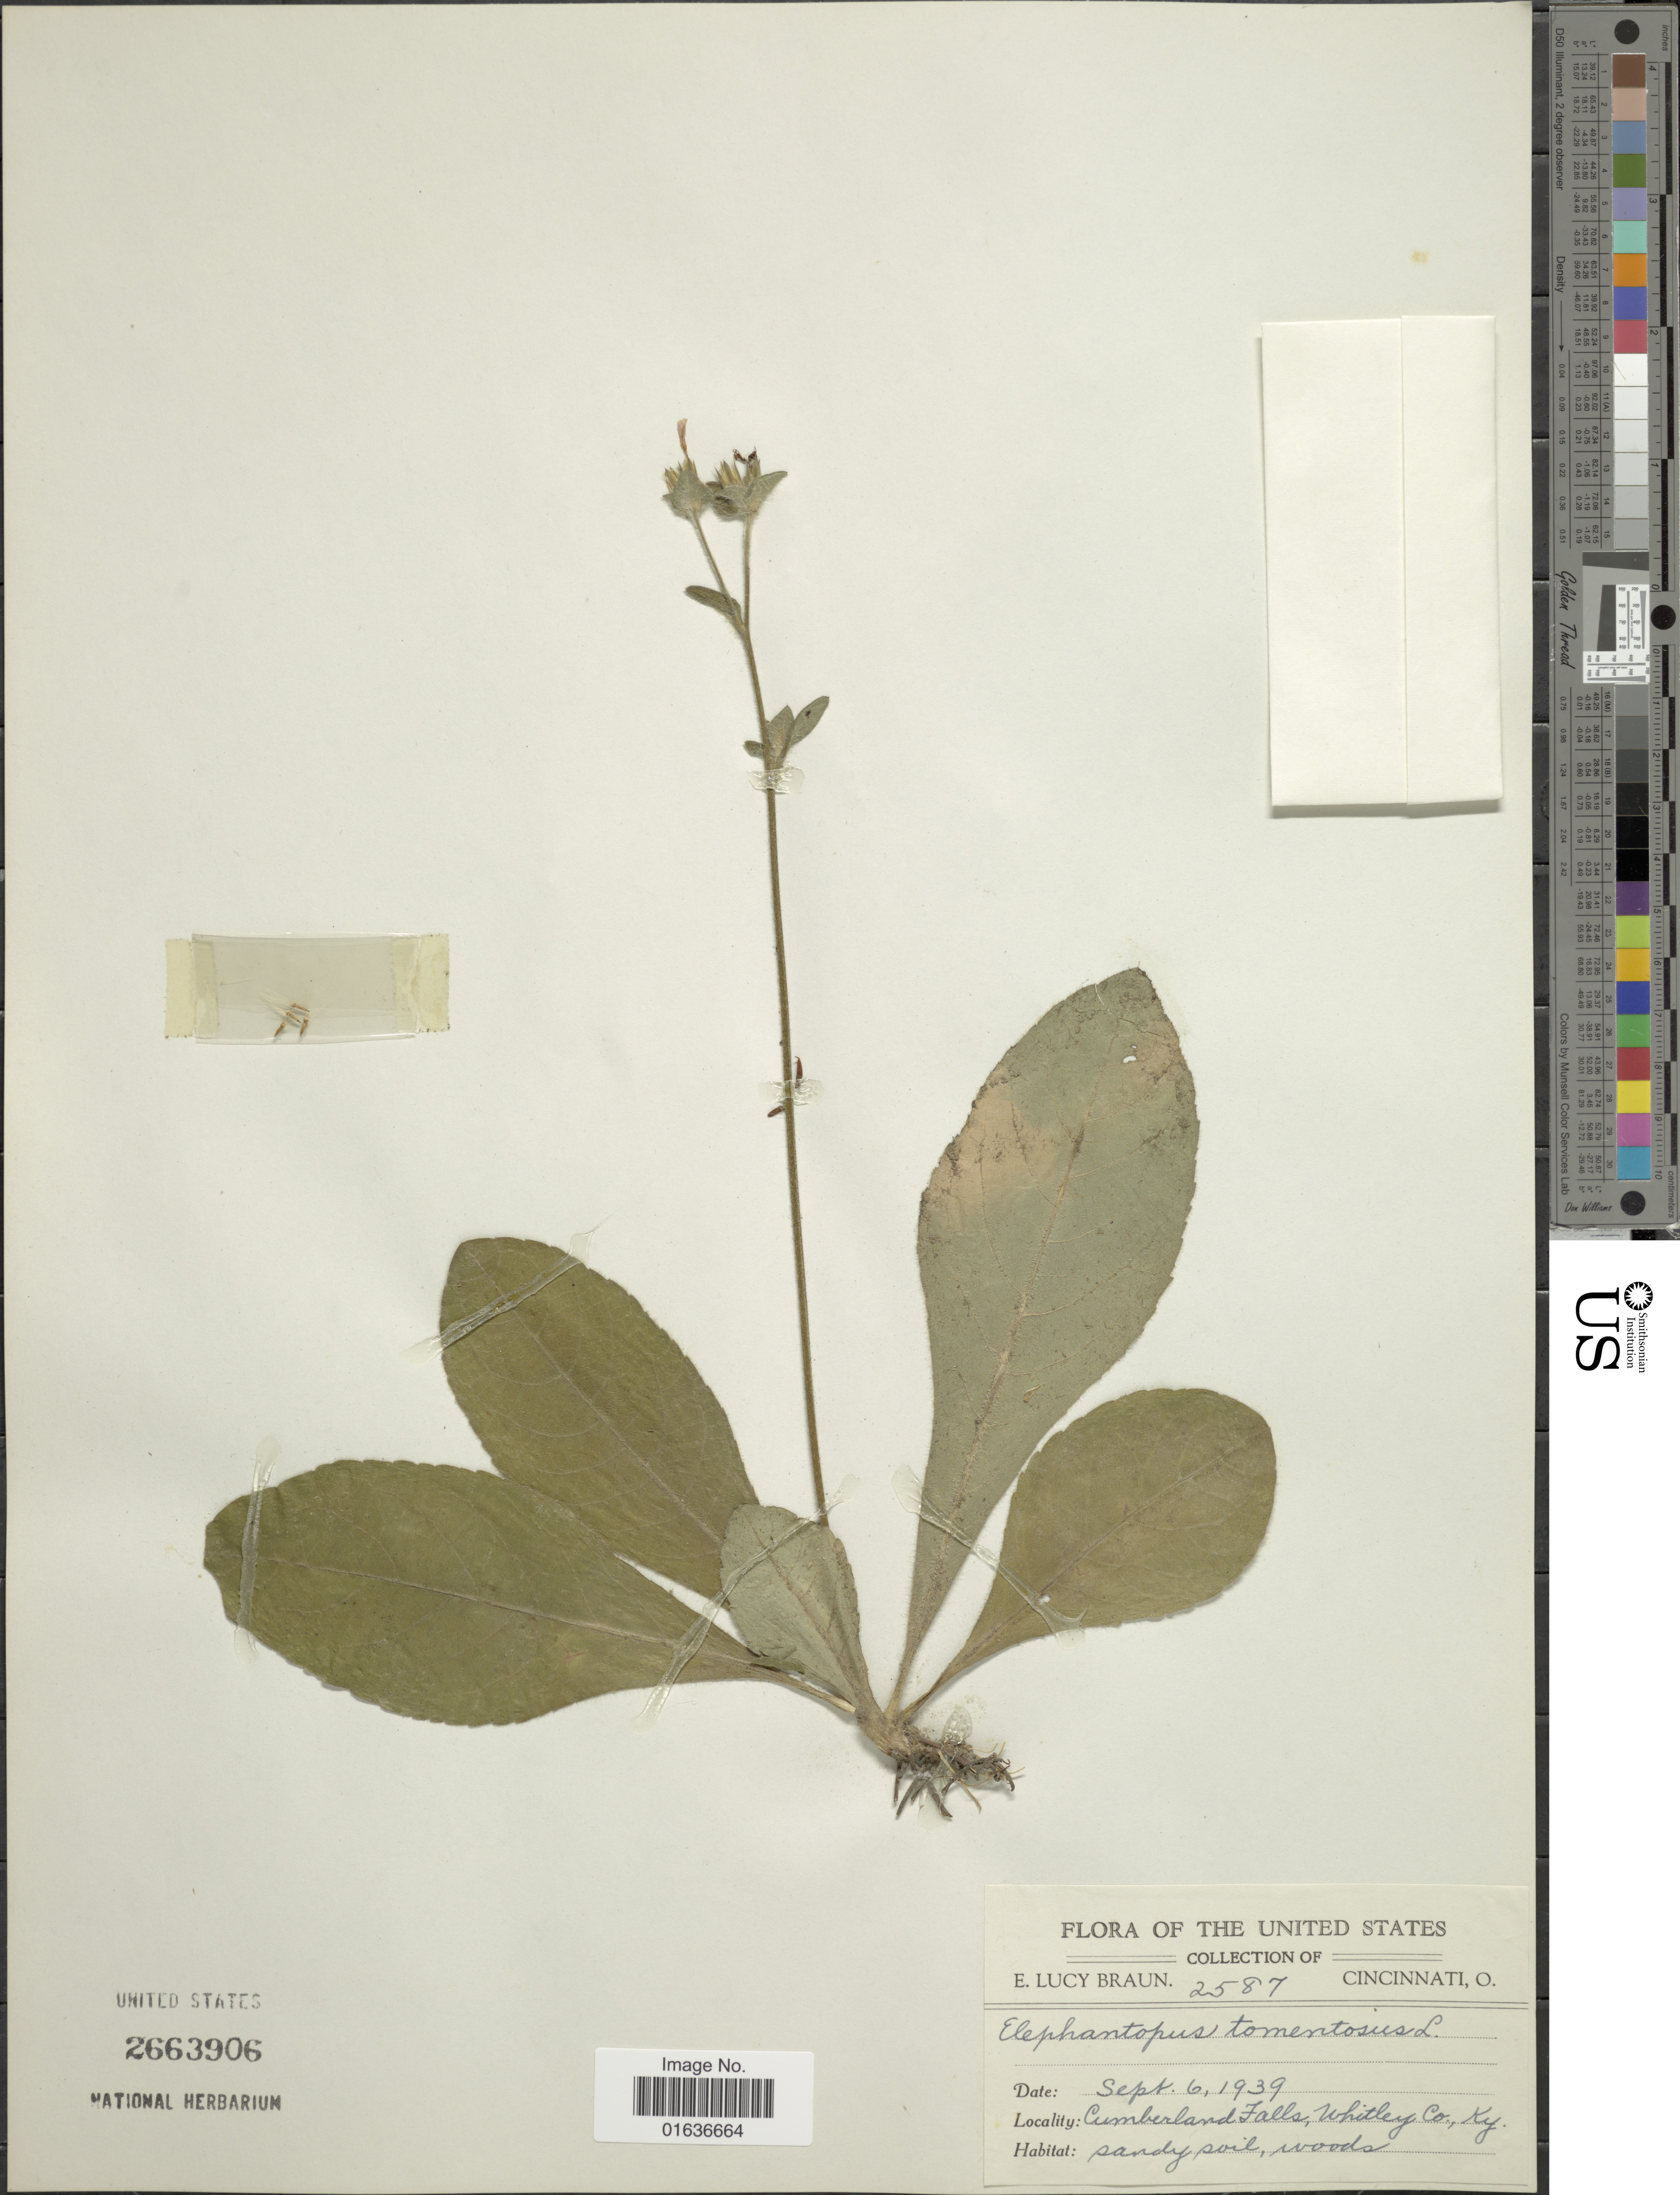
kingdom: Plantae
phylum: Tracheophyta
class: Magnoliopsida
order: Asterales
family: Asteraceae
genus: Elephantopus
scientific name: Elephantopus tomentosus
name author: L.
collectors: E. L. Braun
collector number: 2587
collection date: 1939-09-06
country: United States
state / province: Kentucky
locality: Cumberland Falls, Whitney Co.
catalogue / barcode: US 2663906